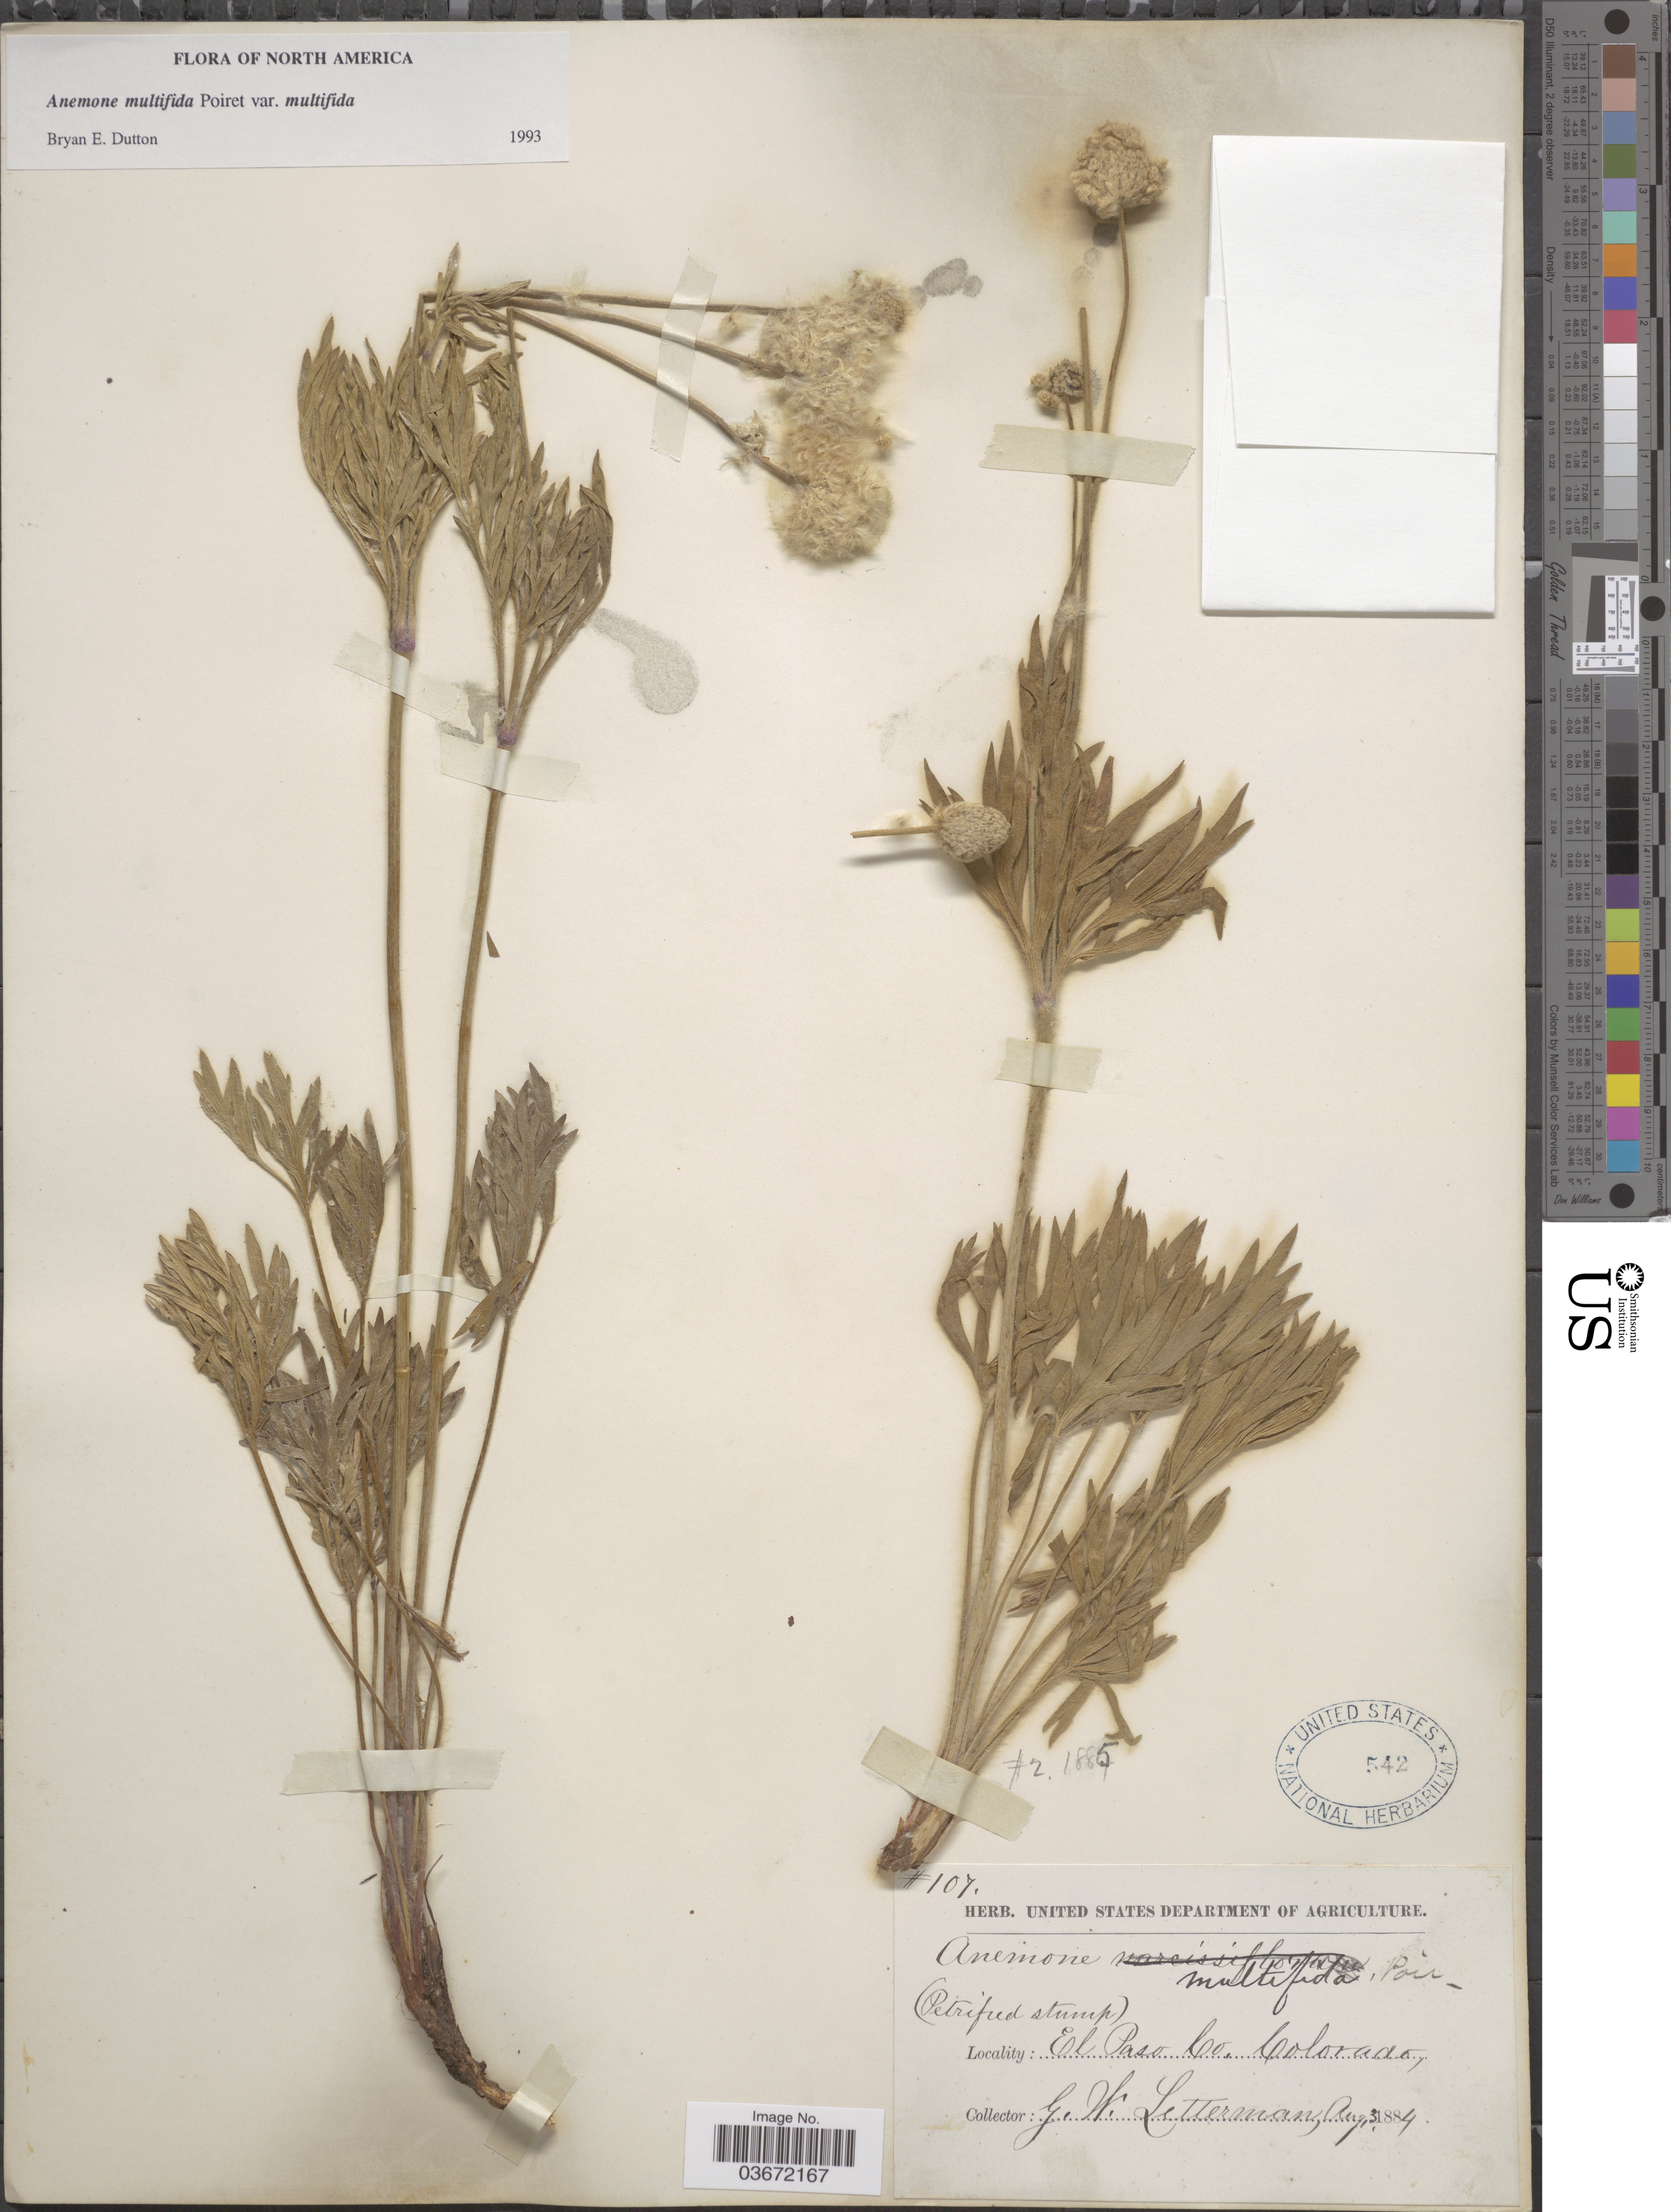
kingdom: Plantae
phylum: Tracheophyta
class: Magnoliopsida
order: Ranunculales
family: Ranunculaceae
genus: Anemone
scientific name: Anemone multifida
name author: Poir.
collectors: G. W. Letterman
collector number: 107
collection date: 1884-08-03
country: United States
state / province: Colorado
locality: El Paso Co.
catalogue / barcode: US 542